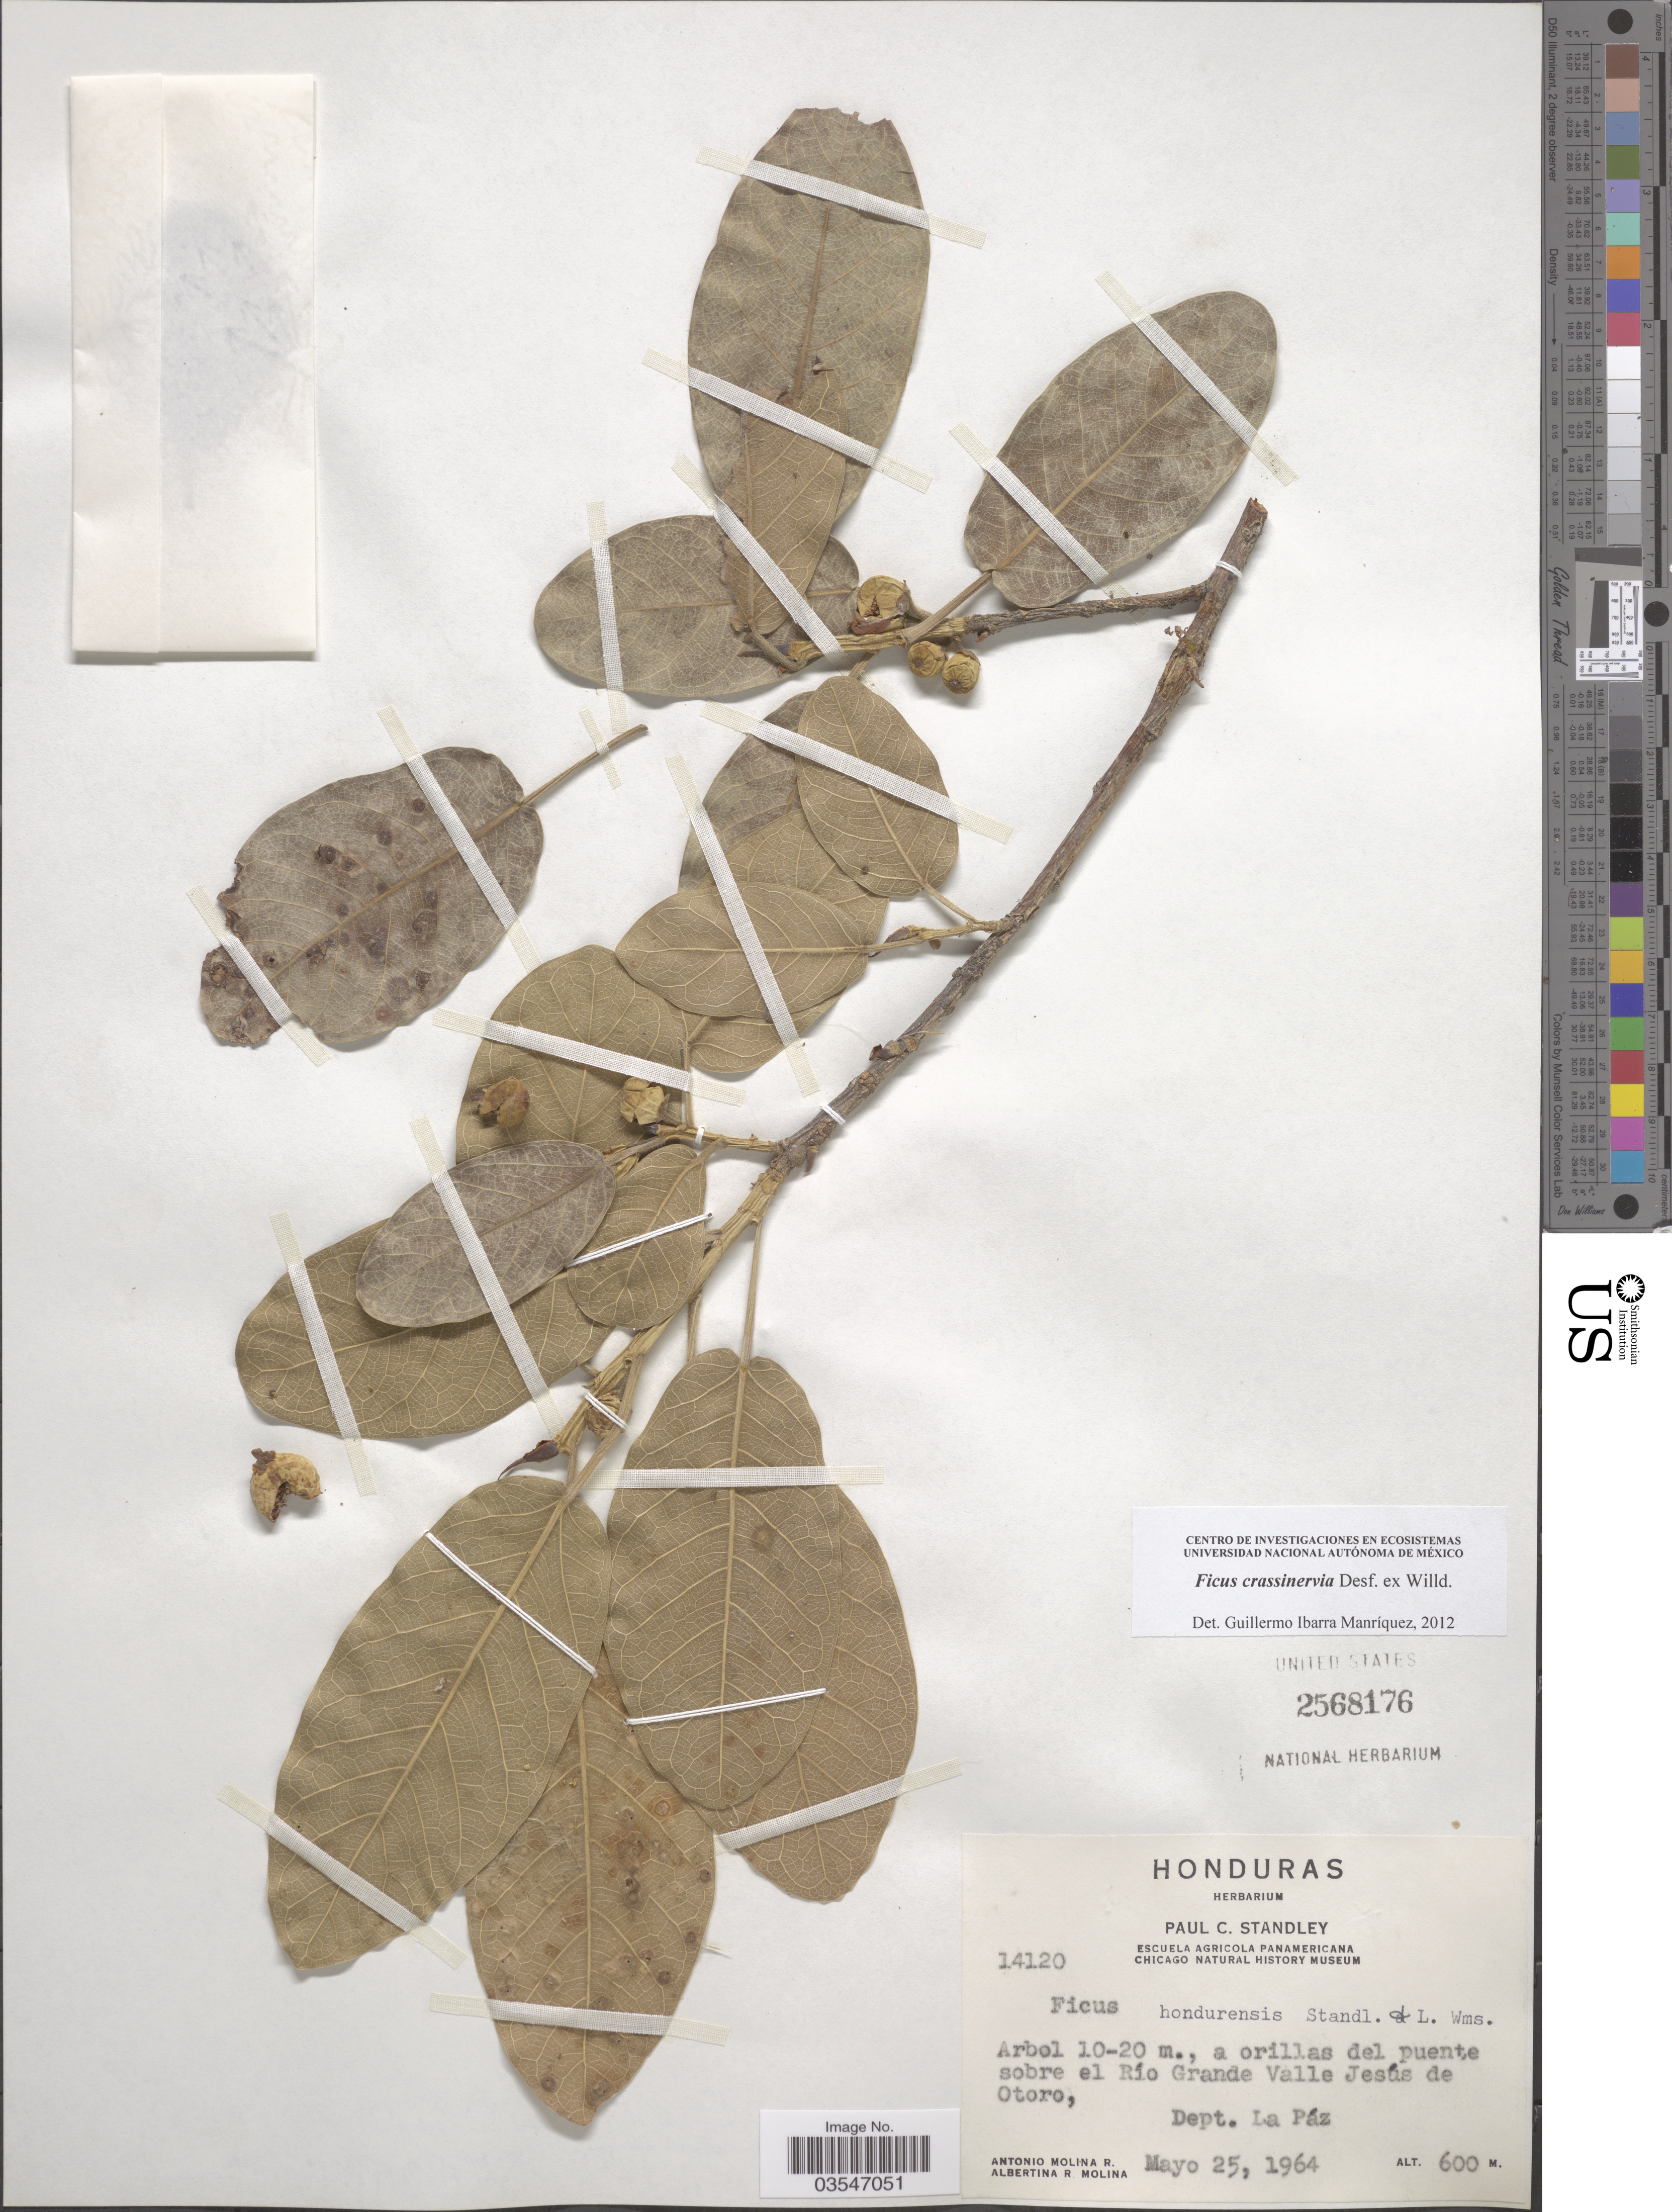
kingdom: Plantae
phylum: Tracheophyta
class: Magnoliopsida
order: Rosales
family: Moraceae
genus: Ficus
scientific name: Ficus crassinervia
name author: Desf. ex Willd.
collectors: A. Molina R. & A. R. Molina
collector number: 14120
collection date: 1964-05-25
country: Honduras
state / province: La Paz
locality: A orillas del puente sobre el Río Grande Valle Jesús de Otoro, Dept. La Páz.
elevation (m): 600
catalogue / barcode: US 2568176